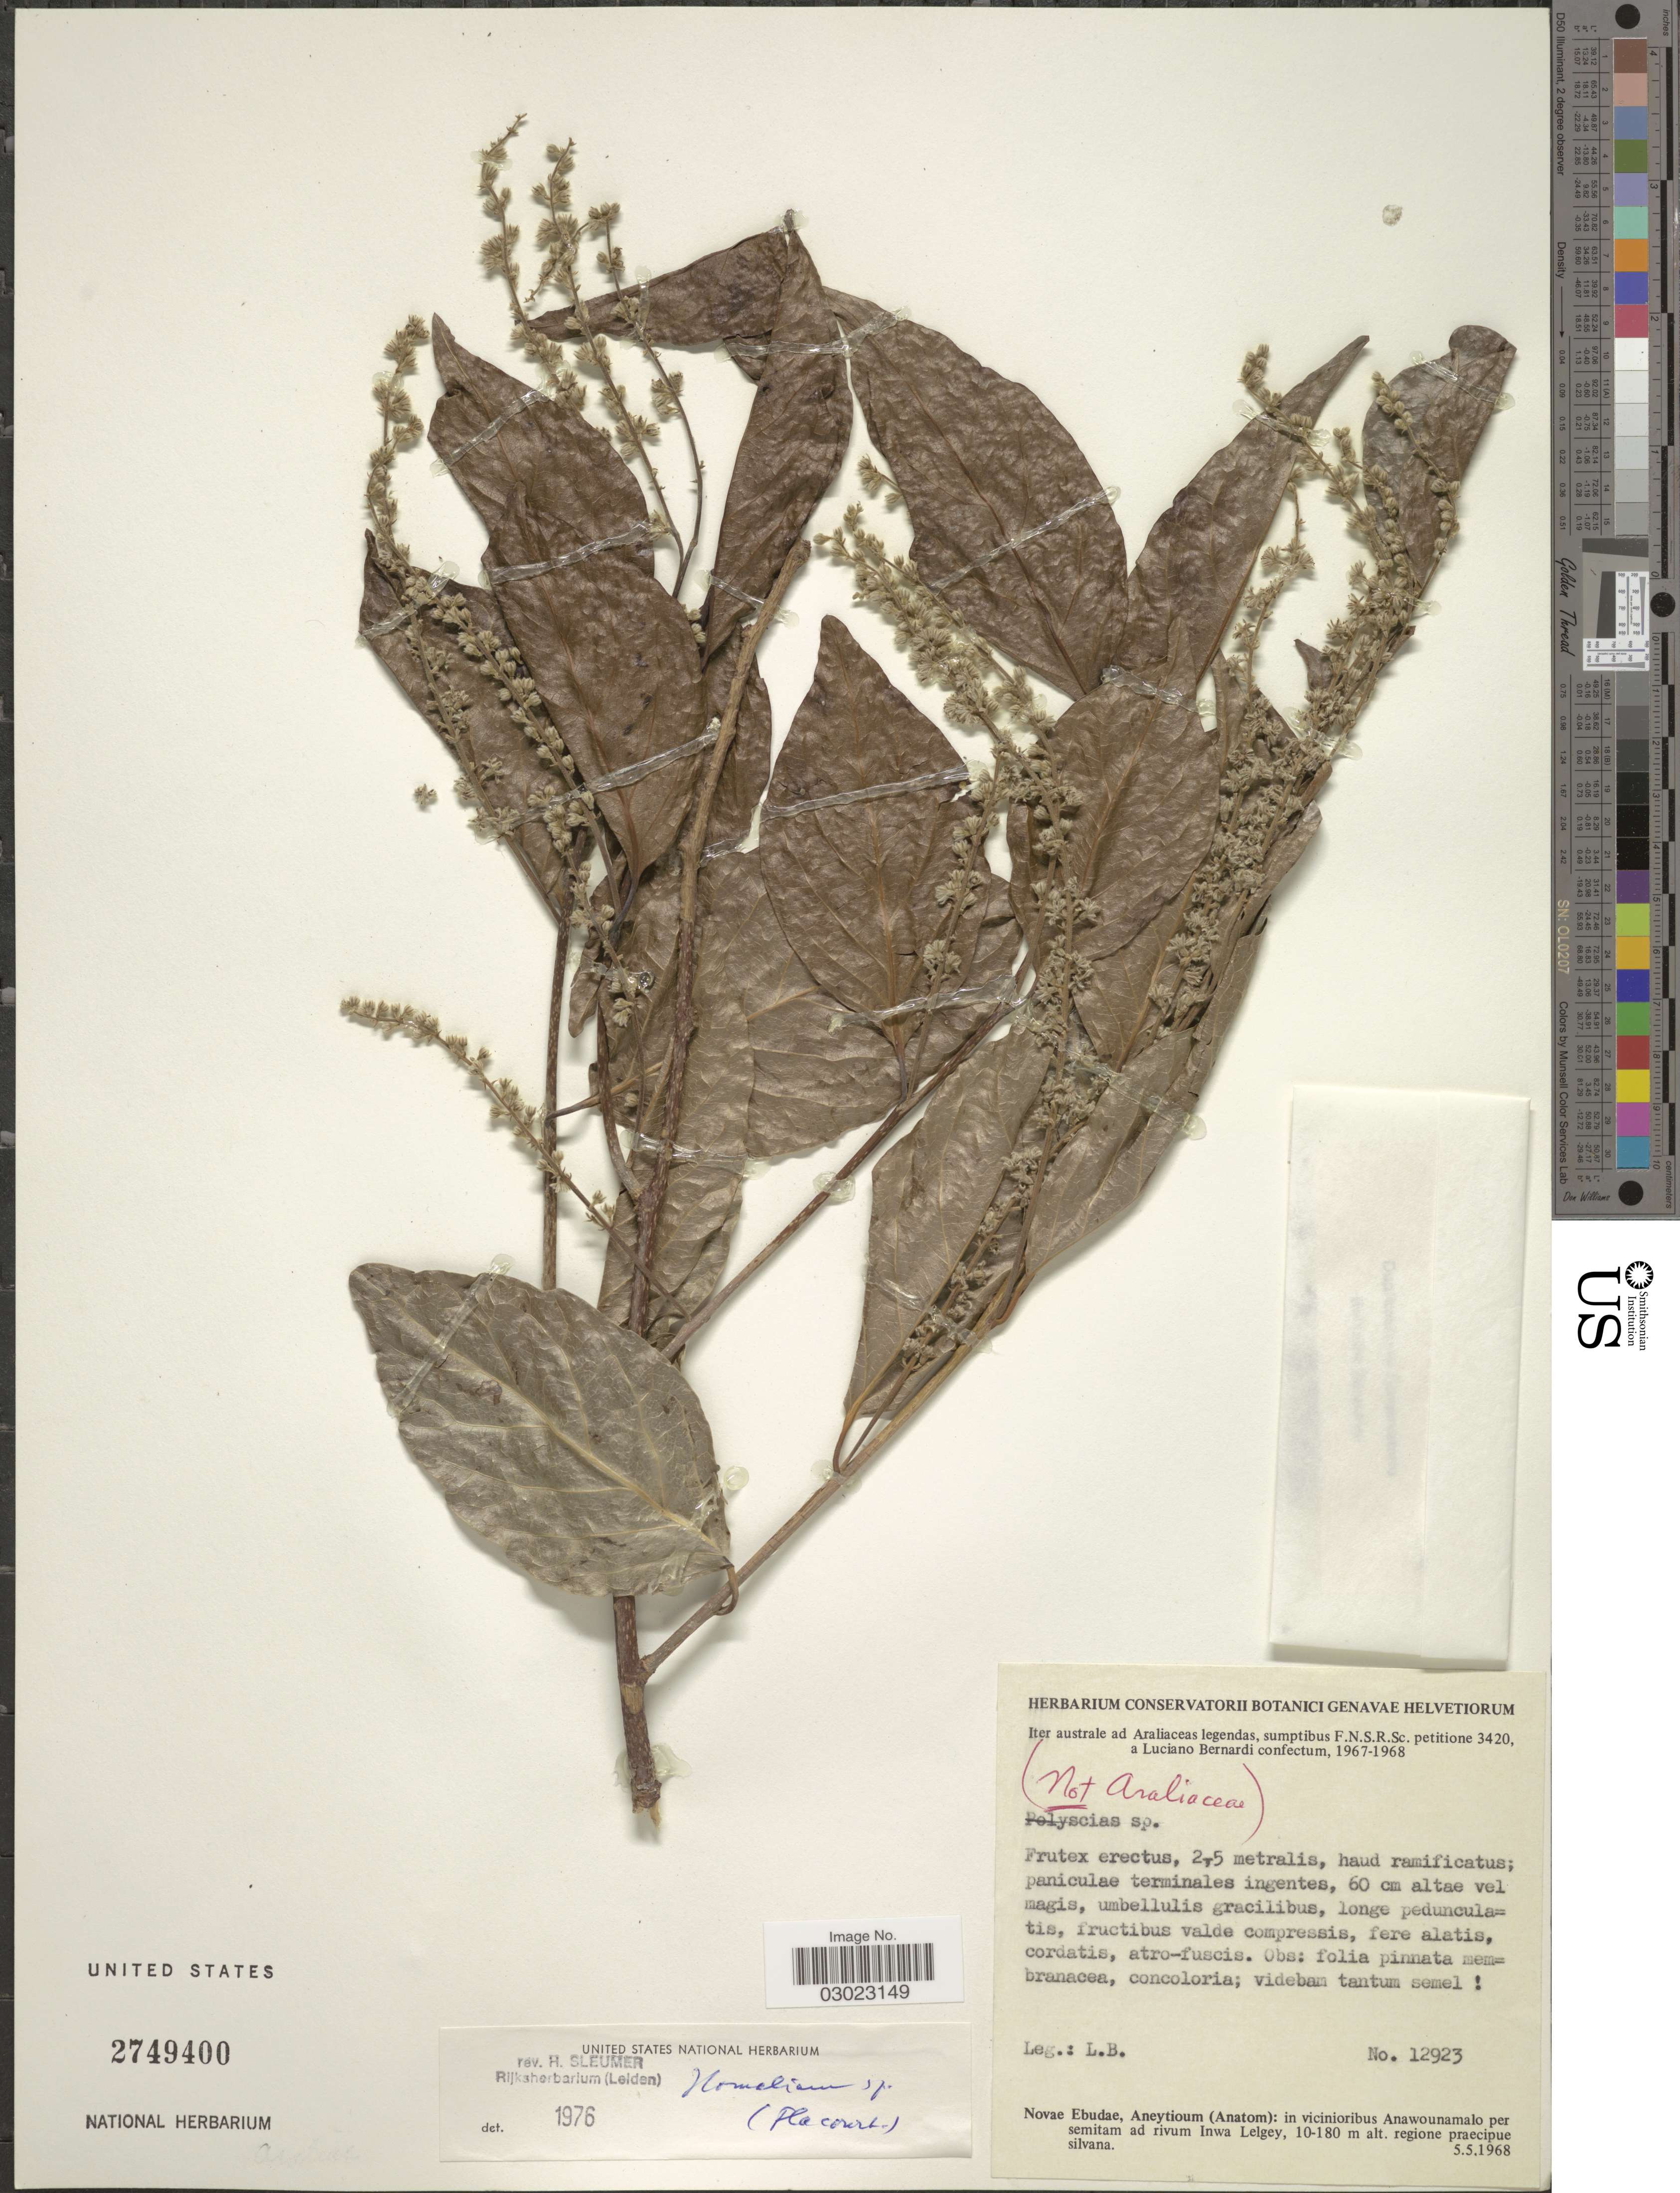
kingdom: Plantae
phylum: Tracheophyta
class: Magnoliopsida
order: Malpighiales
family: Salicaceae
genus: Homalium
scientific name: Homalium sp.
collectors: L. Bernardi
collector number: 12923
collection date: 1968-05-05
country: Vanuatu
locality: Iter australe ad Araliaceas legendas [unsure placement] Novae Ebudae, Aneytioum (Anatom): in vicinioribus Anawaounamalo per semitam ad rivum Inwa Lelgey, regione praecipue silvana.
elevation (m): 10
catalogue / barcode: US 2749400